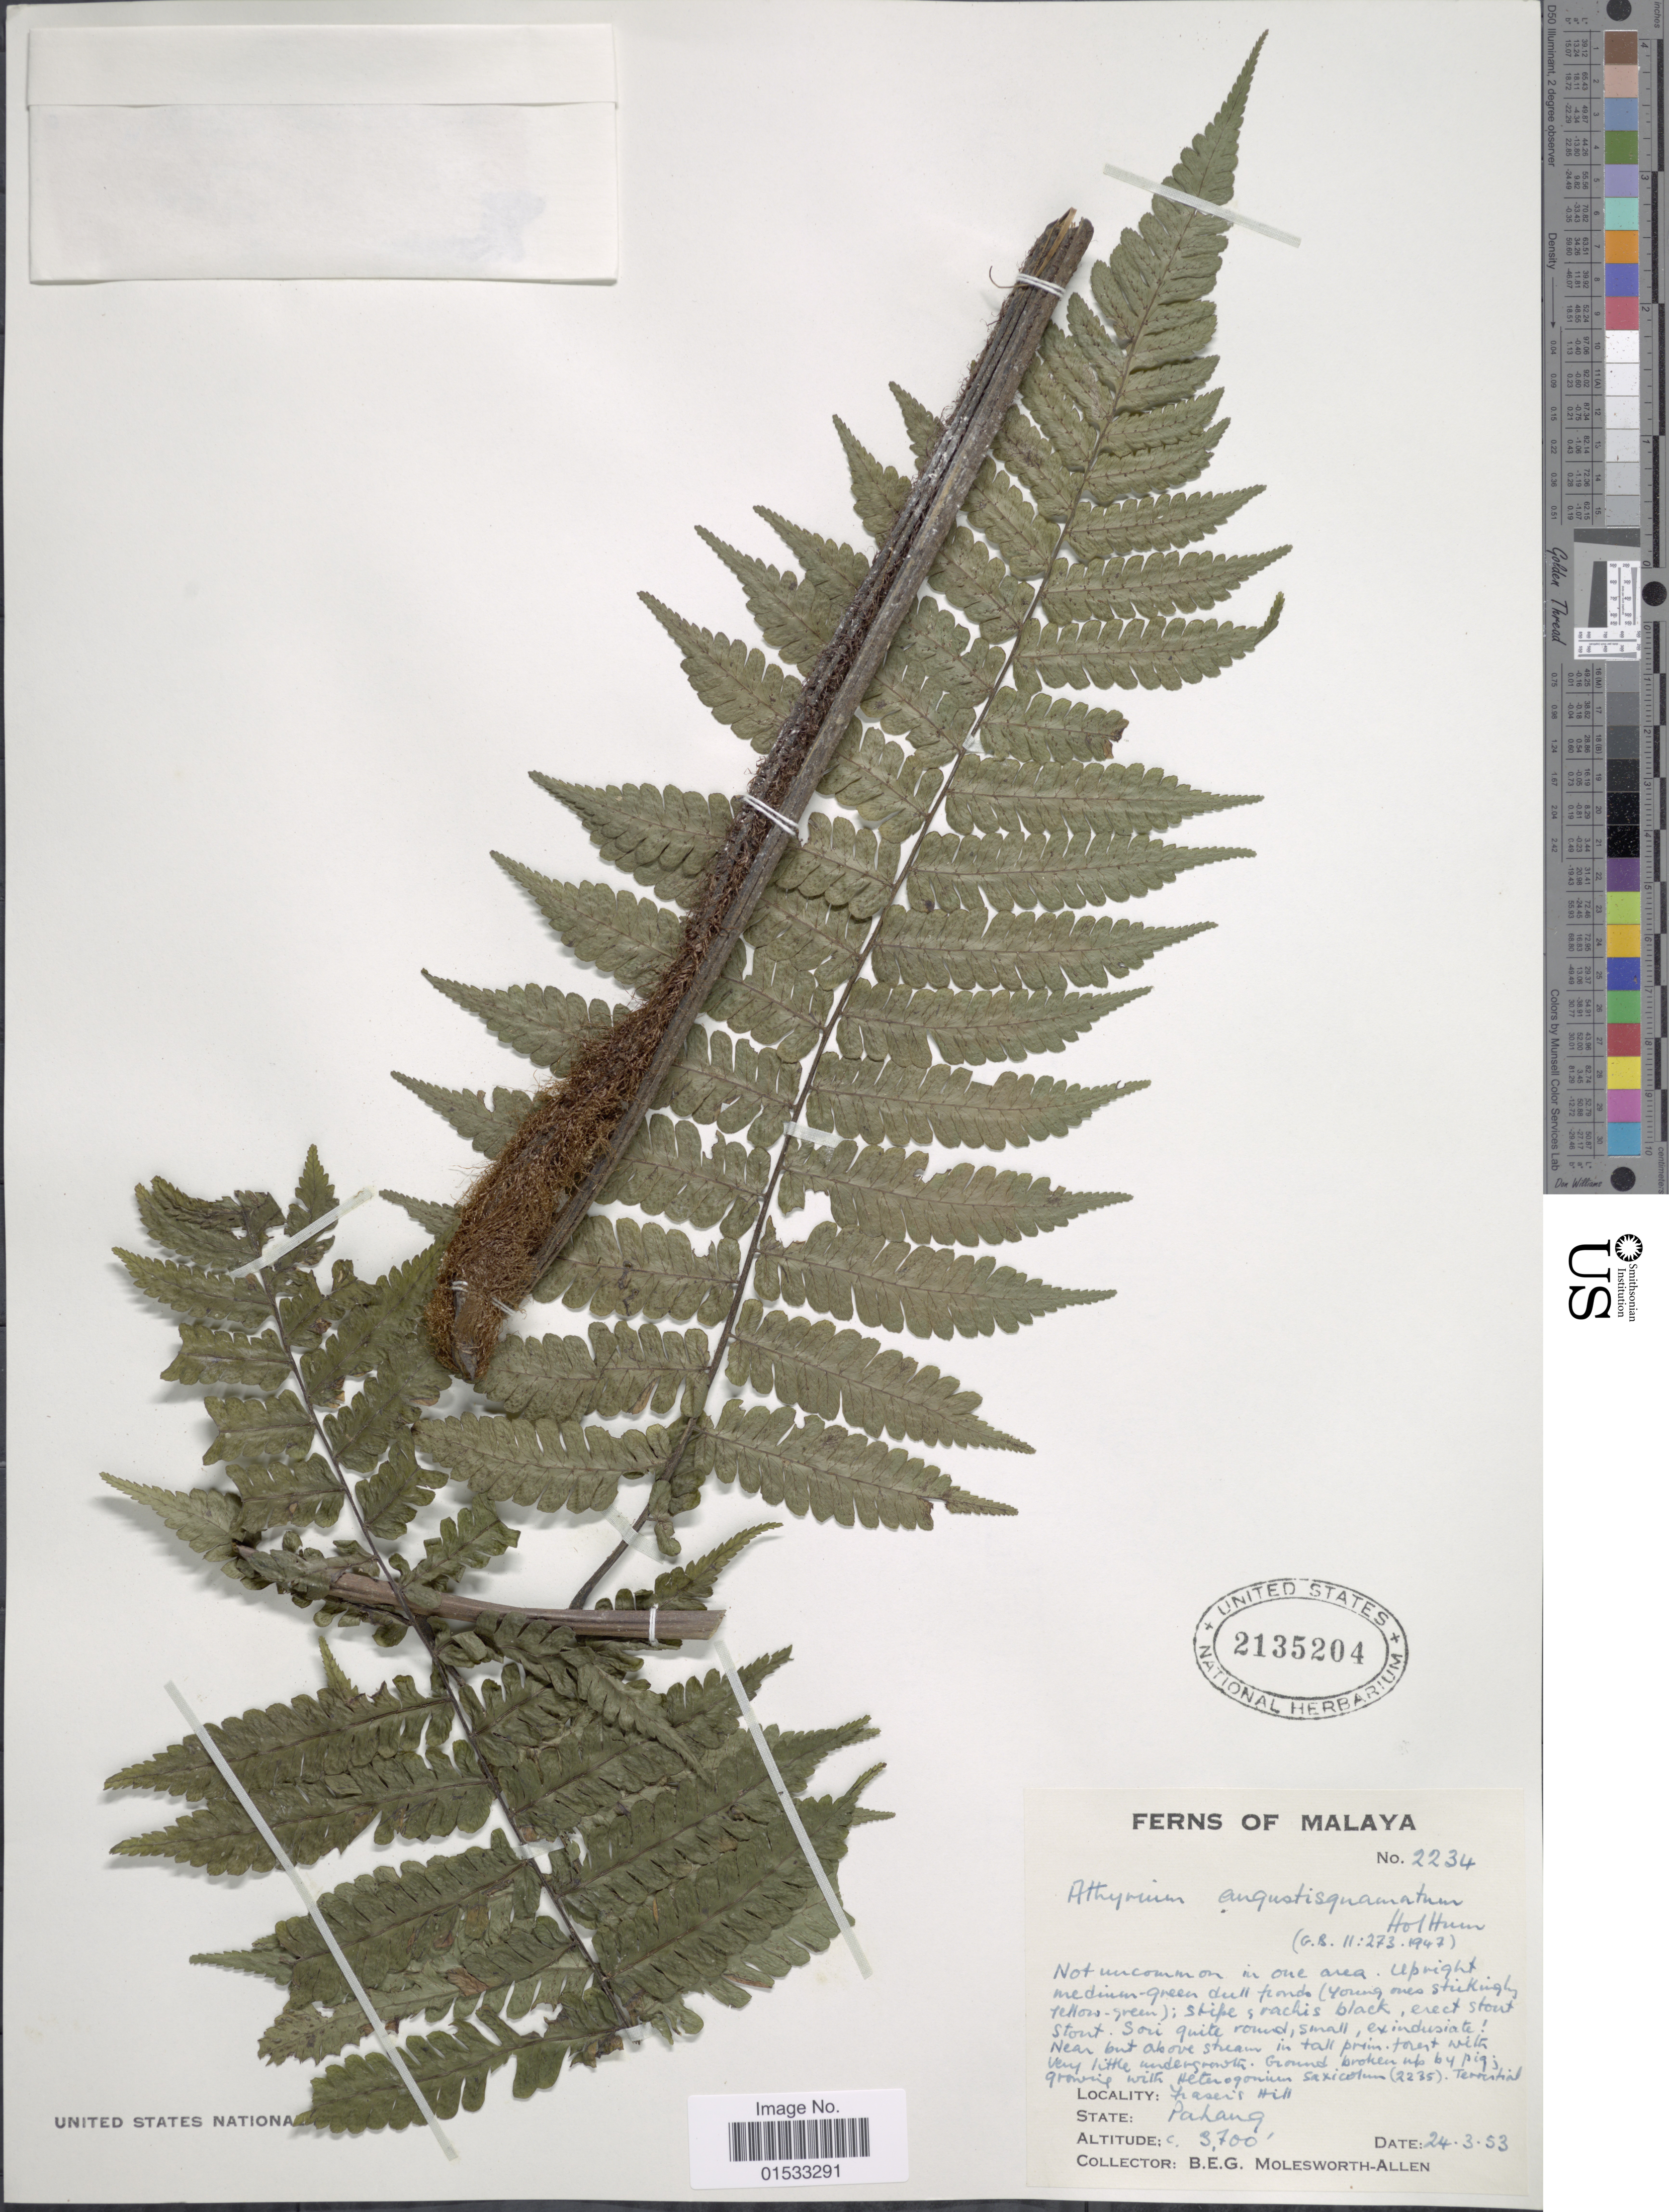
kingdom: Plantae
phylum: Tracheophyta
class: Polypodiopsida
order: Polypodiales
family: Athyriaceae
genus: Diplazium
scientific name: Diplazium angustisquamatum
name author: (Holttum) Parris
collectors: B. E. G. Molesworth-Allen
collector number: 2234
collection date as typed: Transcribed d/m/y: 24/3/53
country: Malaysia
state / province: Pahang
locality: Fraser Hill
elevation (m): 1128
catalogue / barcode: US 2135204